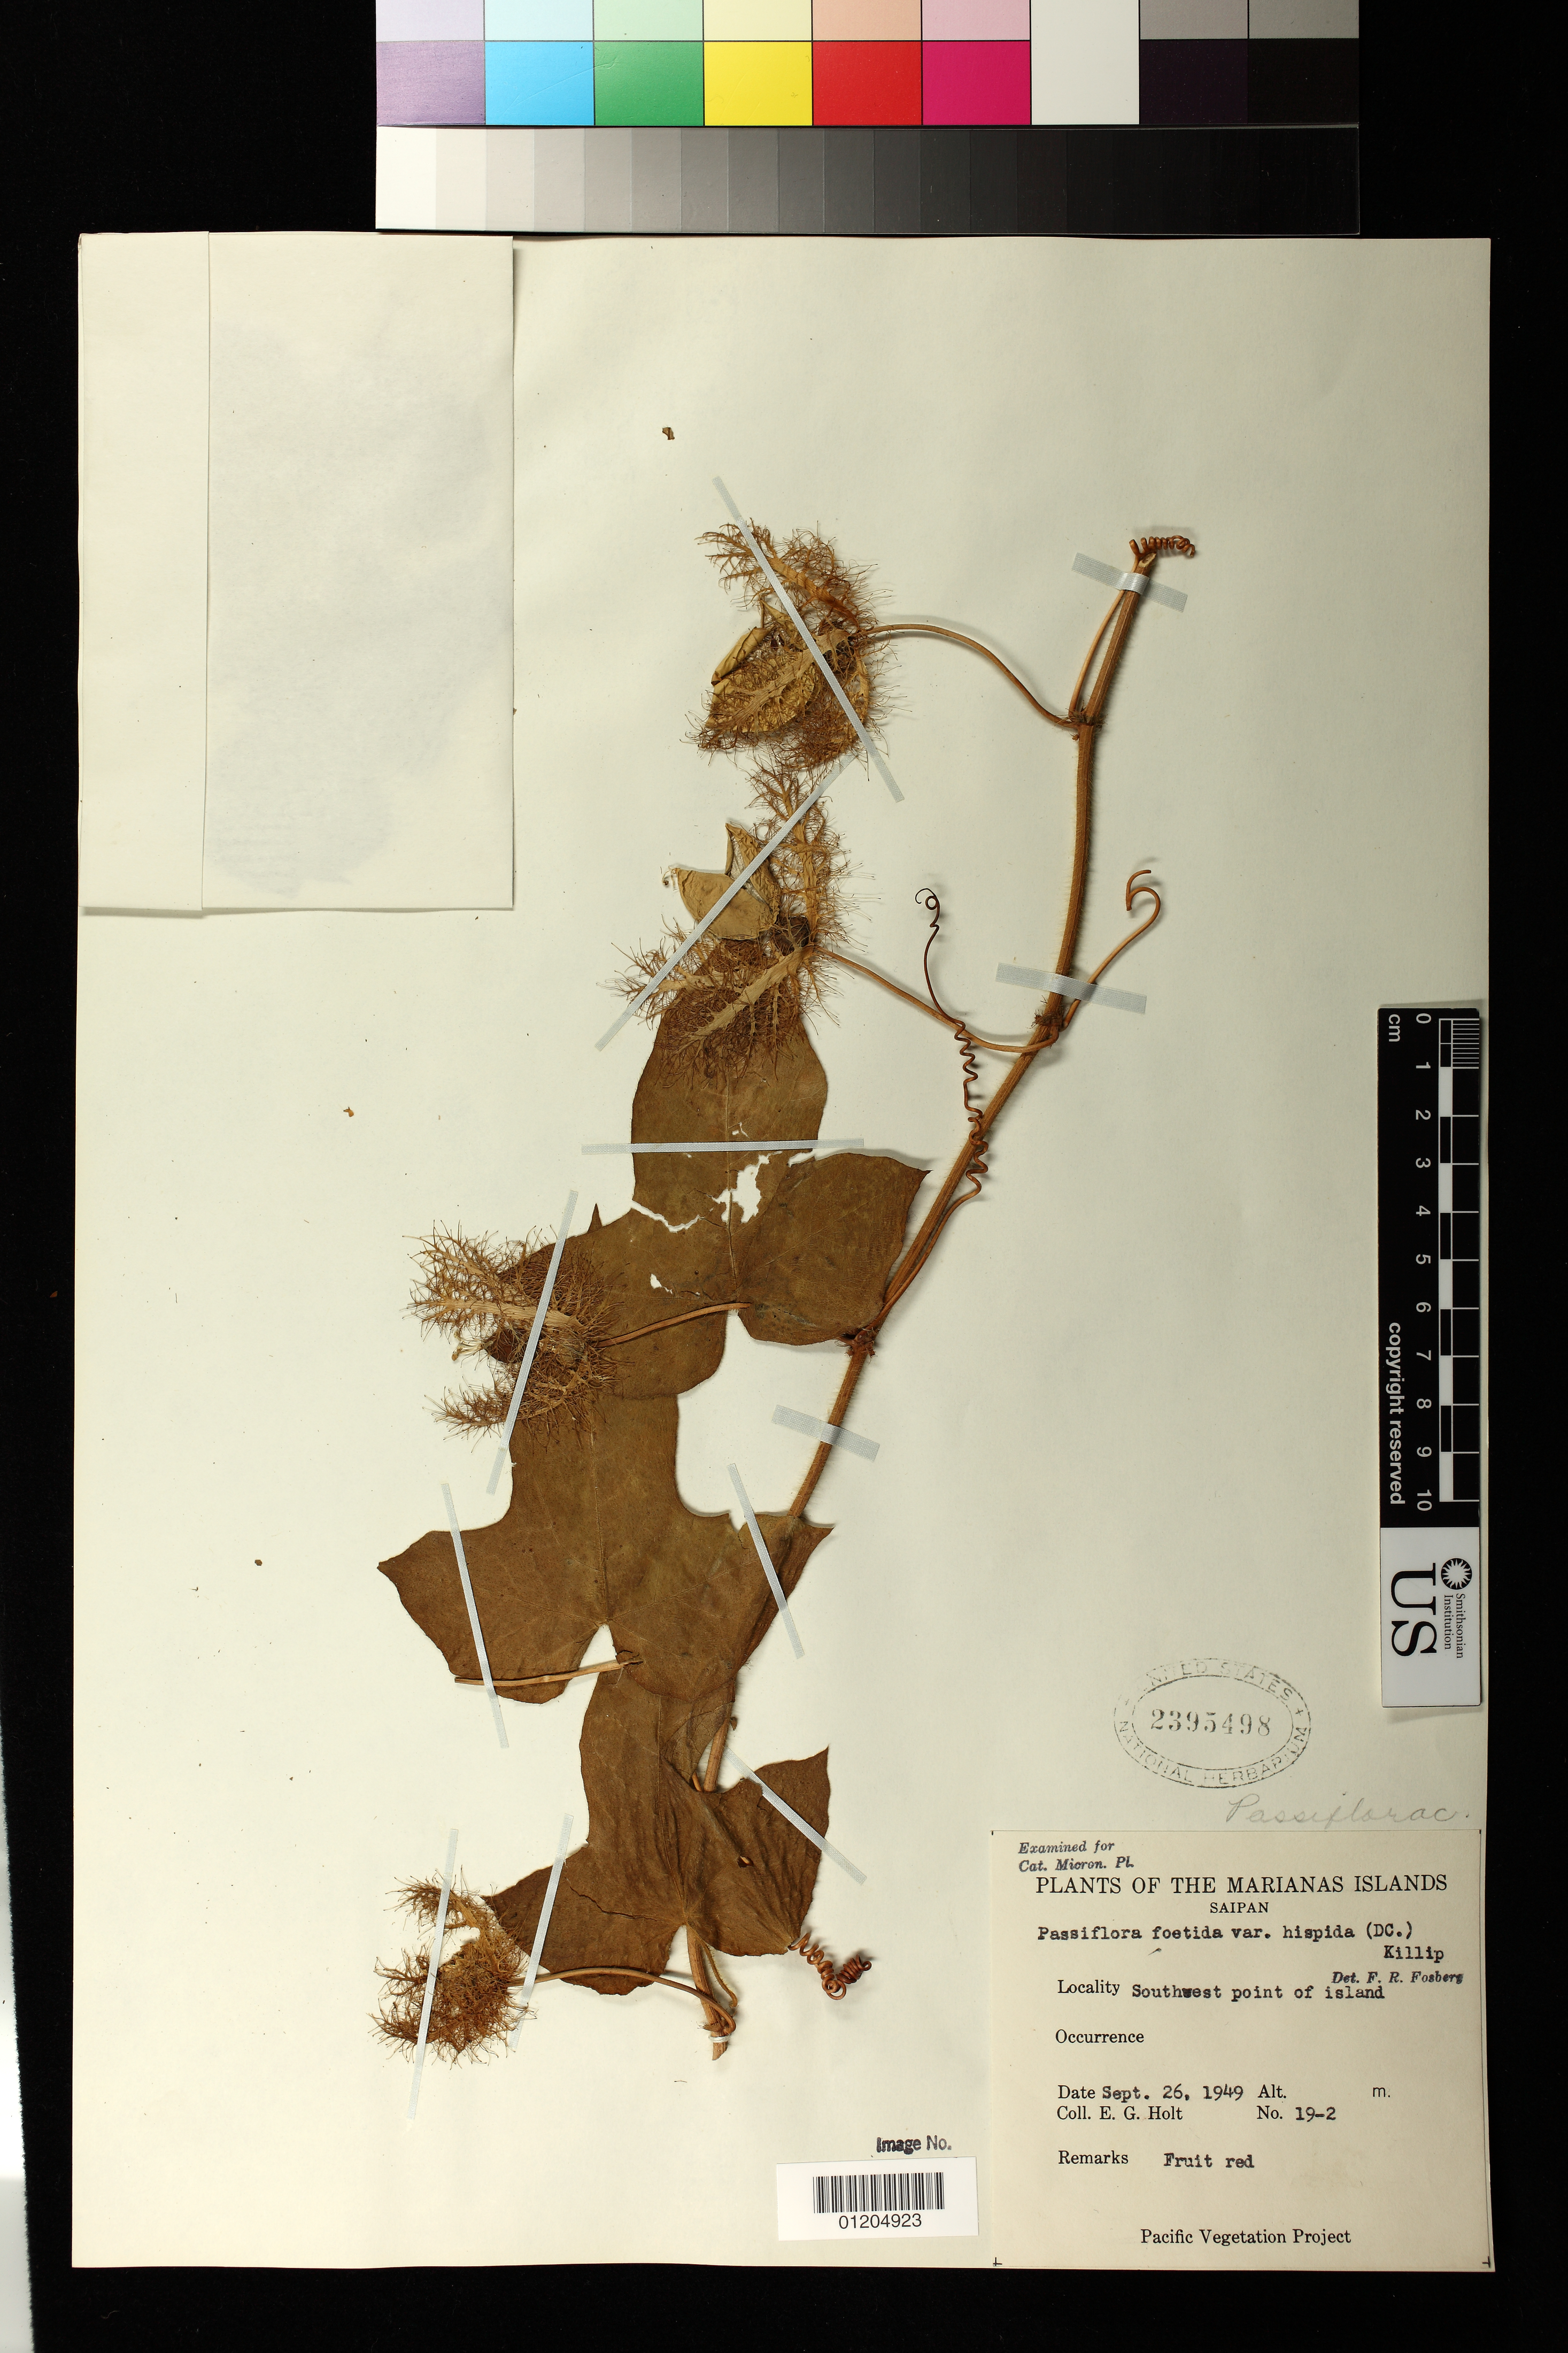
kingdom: Plantae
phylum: Tracheophyta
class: Magnoliopsida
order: Malpighiales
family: Passifloraceae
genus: Passiflora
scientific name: Passiflora foetida var. hispida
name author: (DC. ex Triana & Planch.) Killip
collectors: E. Holt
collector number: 19-2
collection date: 1949-09-26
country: Northern Mariana Islands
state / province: Saipan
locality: Southwest point of island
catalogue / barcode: US 2395498